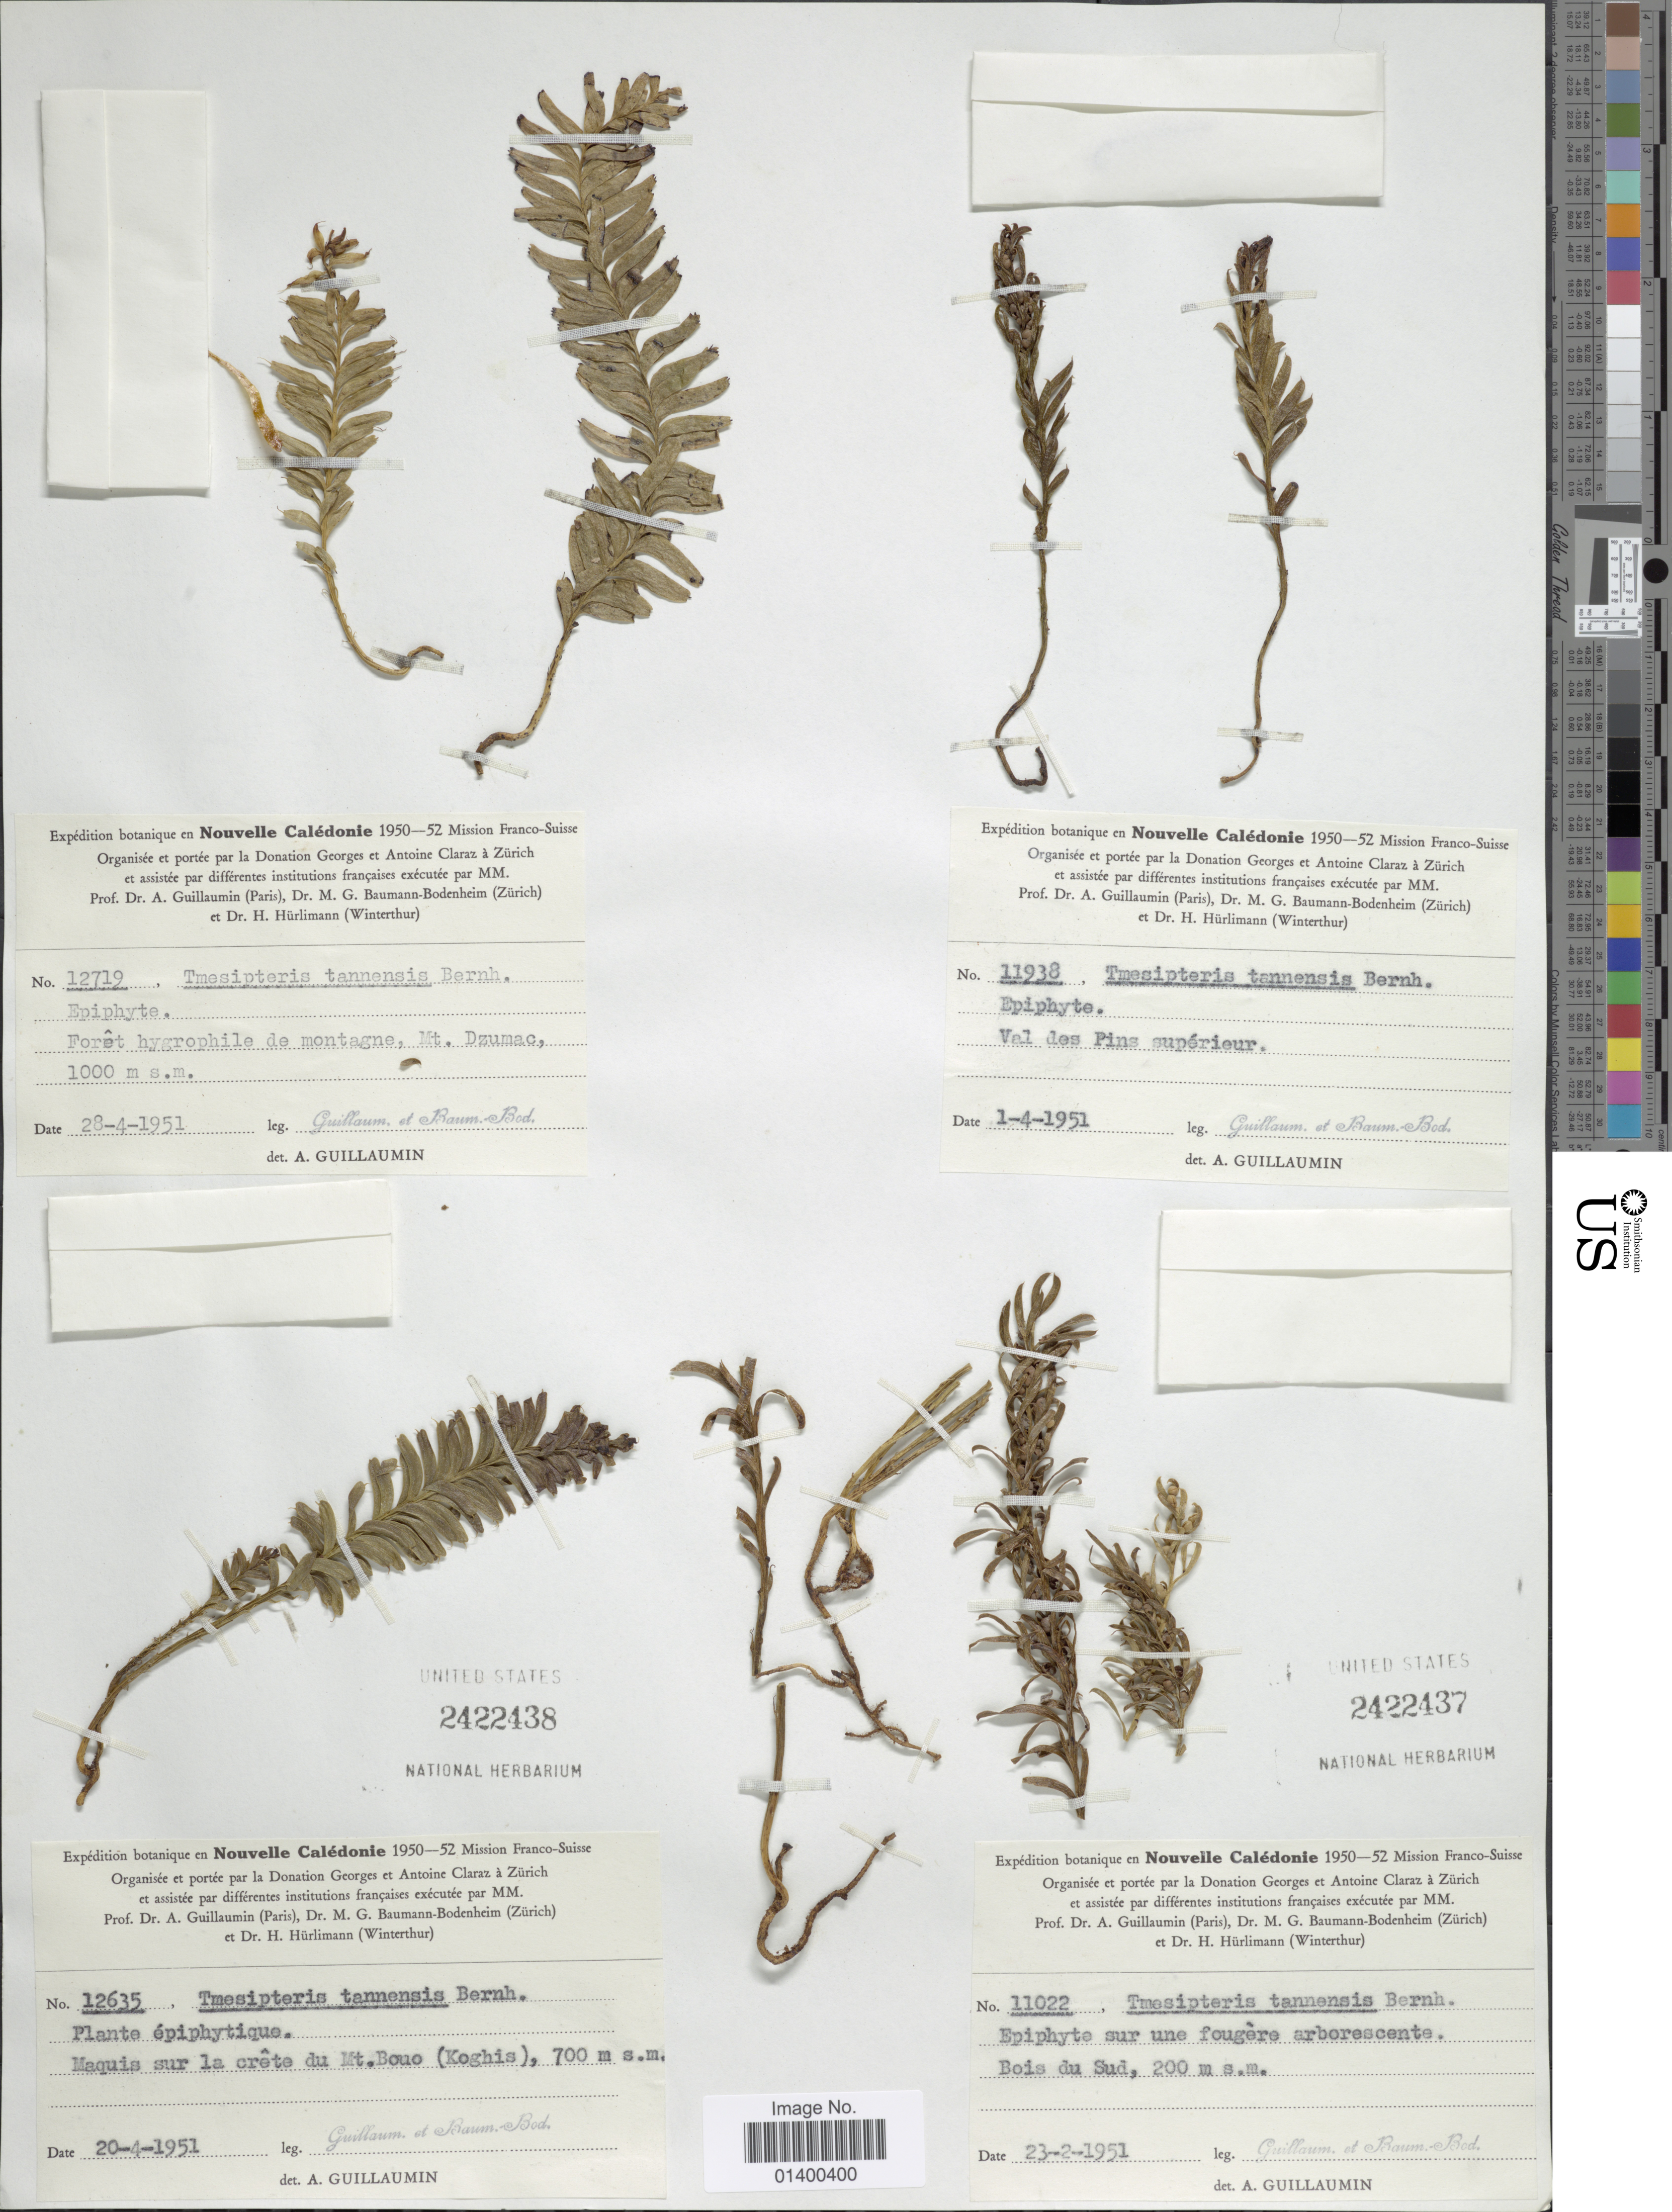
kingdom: Plantae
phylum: Tracheophyta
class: Polypodiopsida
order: Psilotales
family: Psilotaceae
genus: Tmesipteris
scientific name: Tmesipteris tannensis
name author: (Spreng.) Bernh.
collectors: A. Guillaumin & M. G. Baumann-Bodenheim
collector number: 12635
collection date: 1951-04-20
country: New Caledonia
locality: Maquis sur la crete du Mt. Bouo (Koghis)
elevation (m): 700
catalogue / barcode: US 2422438-2